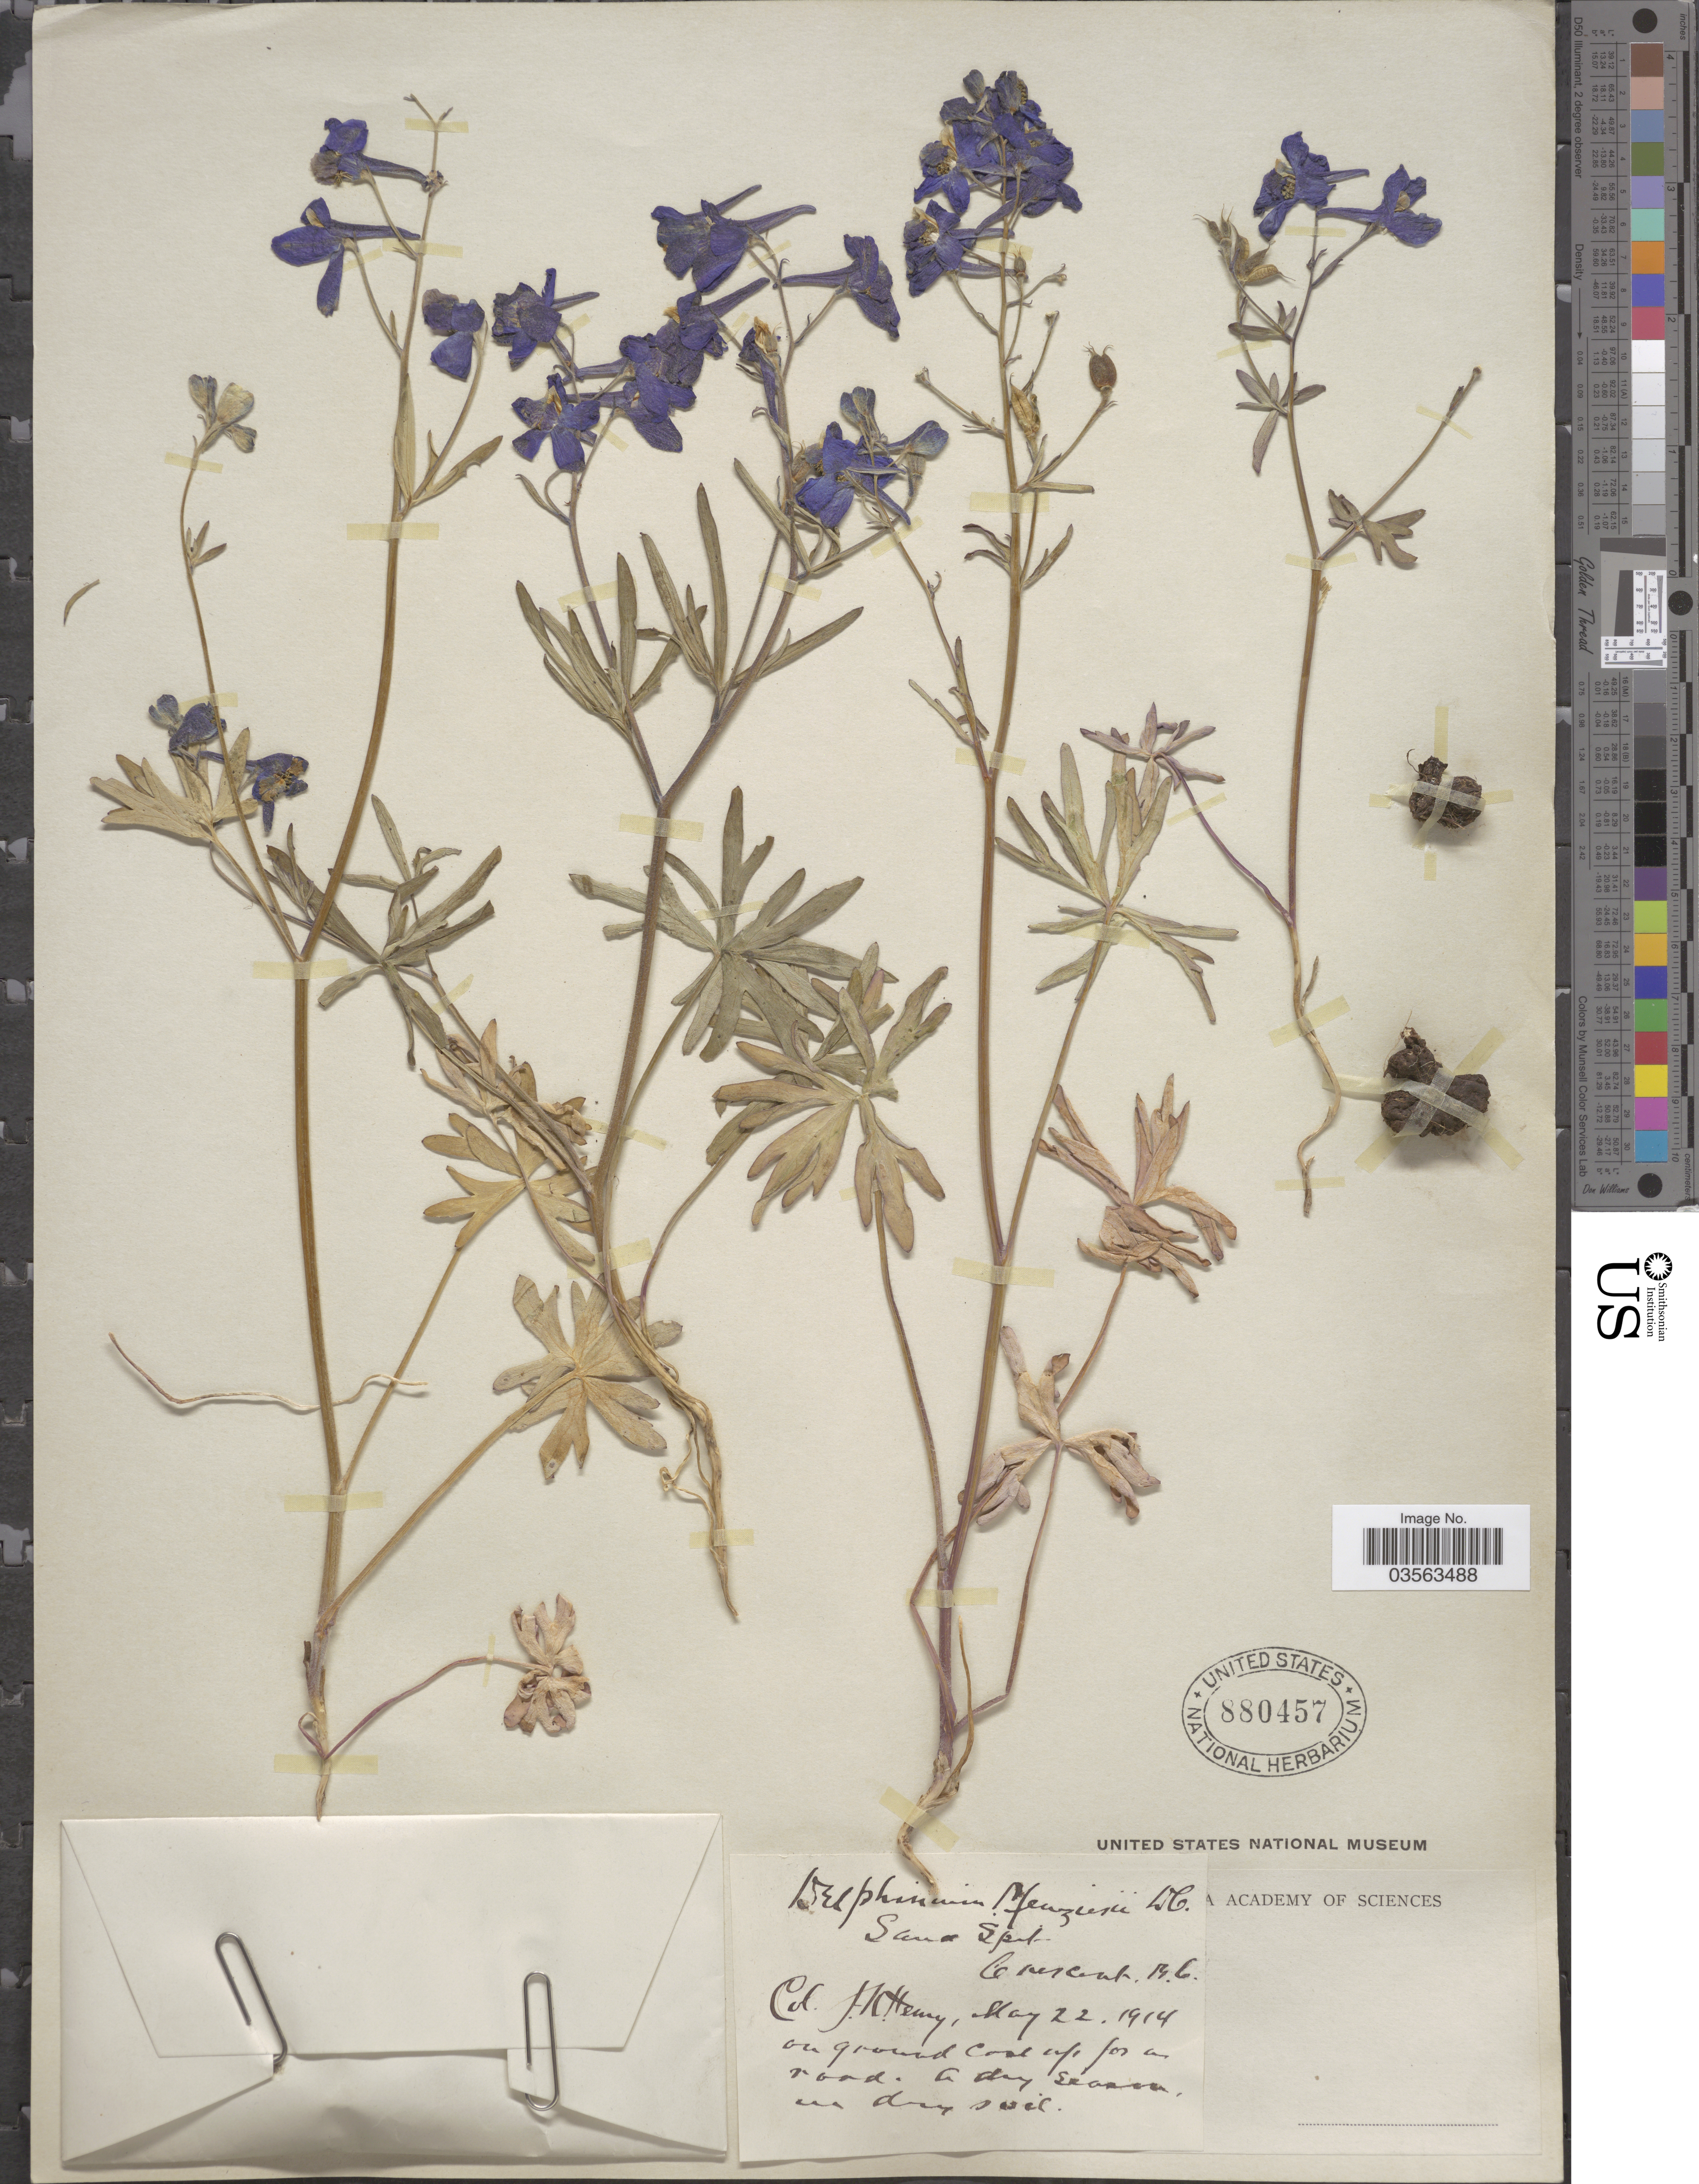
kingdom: Plantae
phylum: Tracheophyta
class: Magnoliopsida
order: Ranunculales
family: Ranunculaceae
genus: Delphinium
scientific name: Delphinium menziesii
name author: DC.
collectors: J. K. Henry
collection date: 1914-05-22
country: Canada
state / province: British Columbia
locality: Sana Spit. Crescent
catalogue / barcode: US 880457